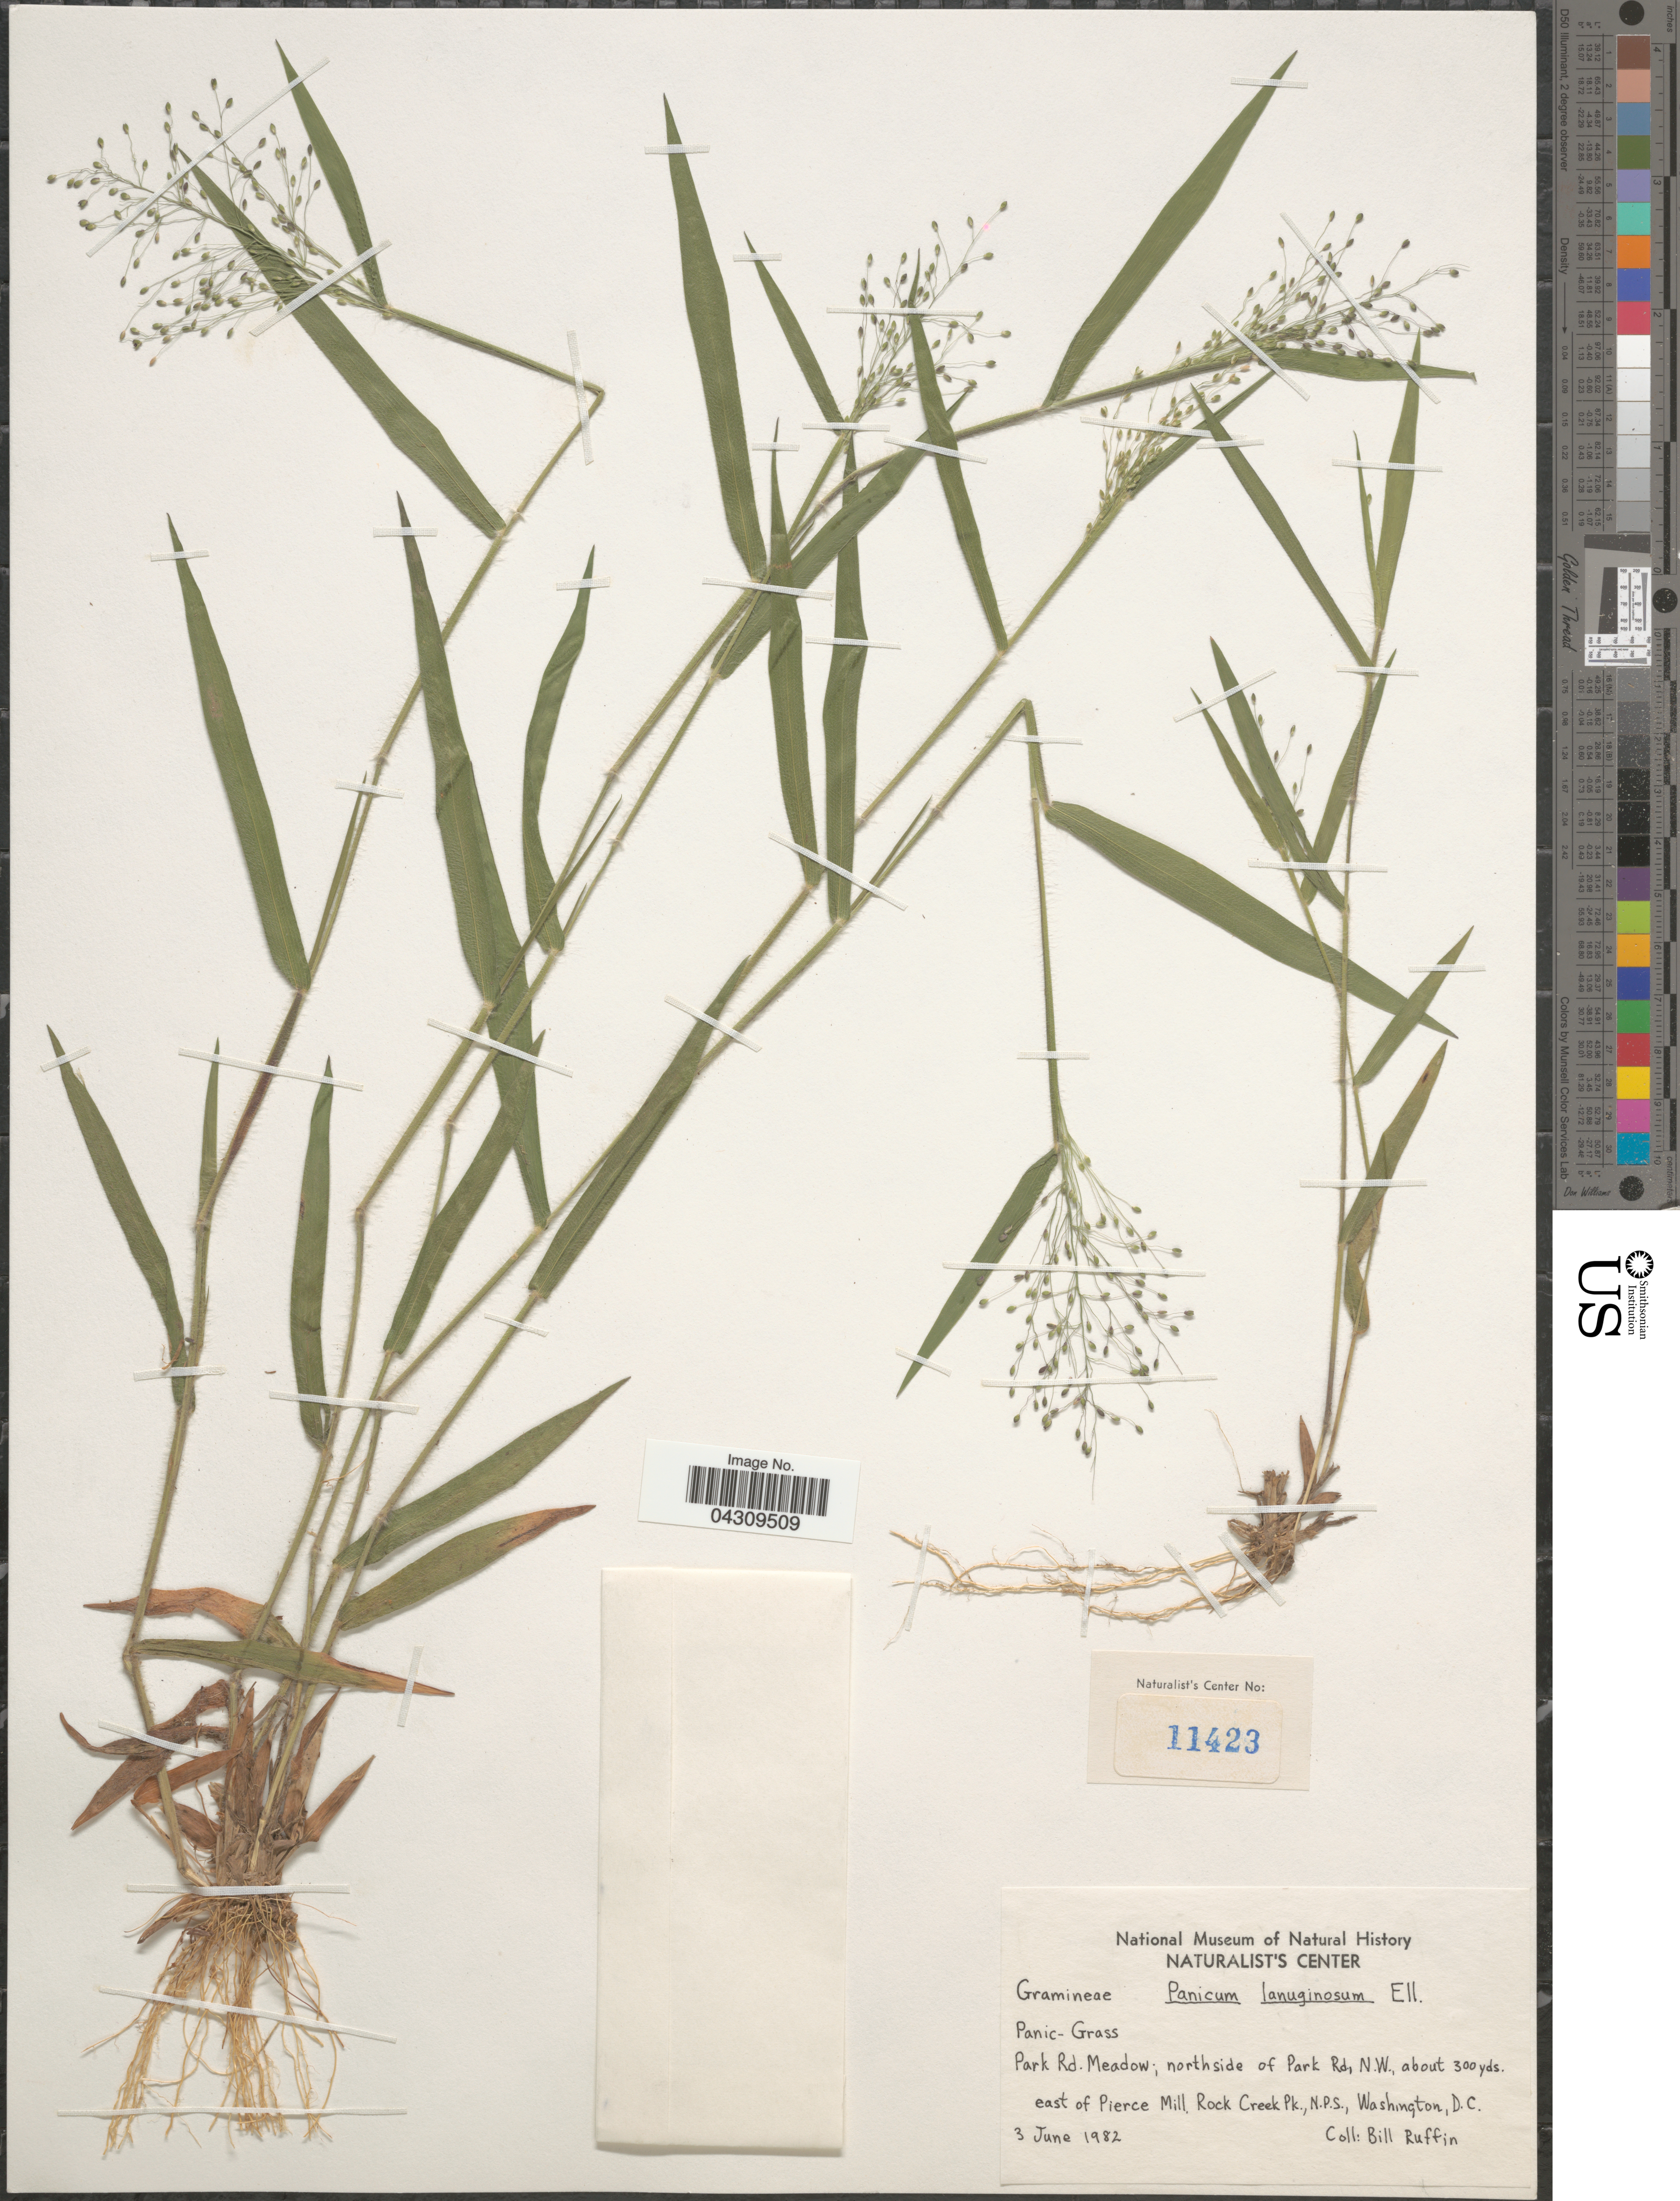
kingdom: Plantae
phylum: Tracheophyta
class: Liliopsida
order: Poales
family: Poaceae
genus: Dichanthelium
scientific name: Dichanthelium acuminatum var. acuminatum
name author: (Sw.) Gould & C.A. Clark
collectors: B. Ruffin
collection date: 1982-06-03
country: United States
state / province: District of Columbia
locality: Park Rd. Meadow, northside of Park Rd, N.W., about 300 yds. east of Pierce Mill, Rock Creek Pk., N.P.S., Washington, D.C.